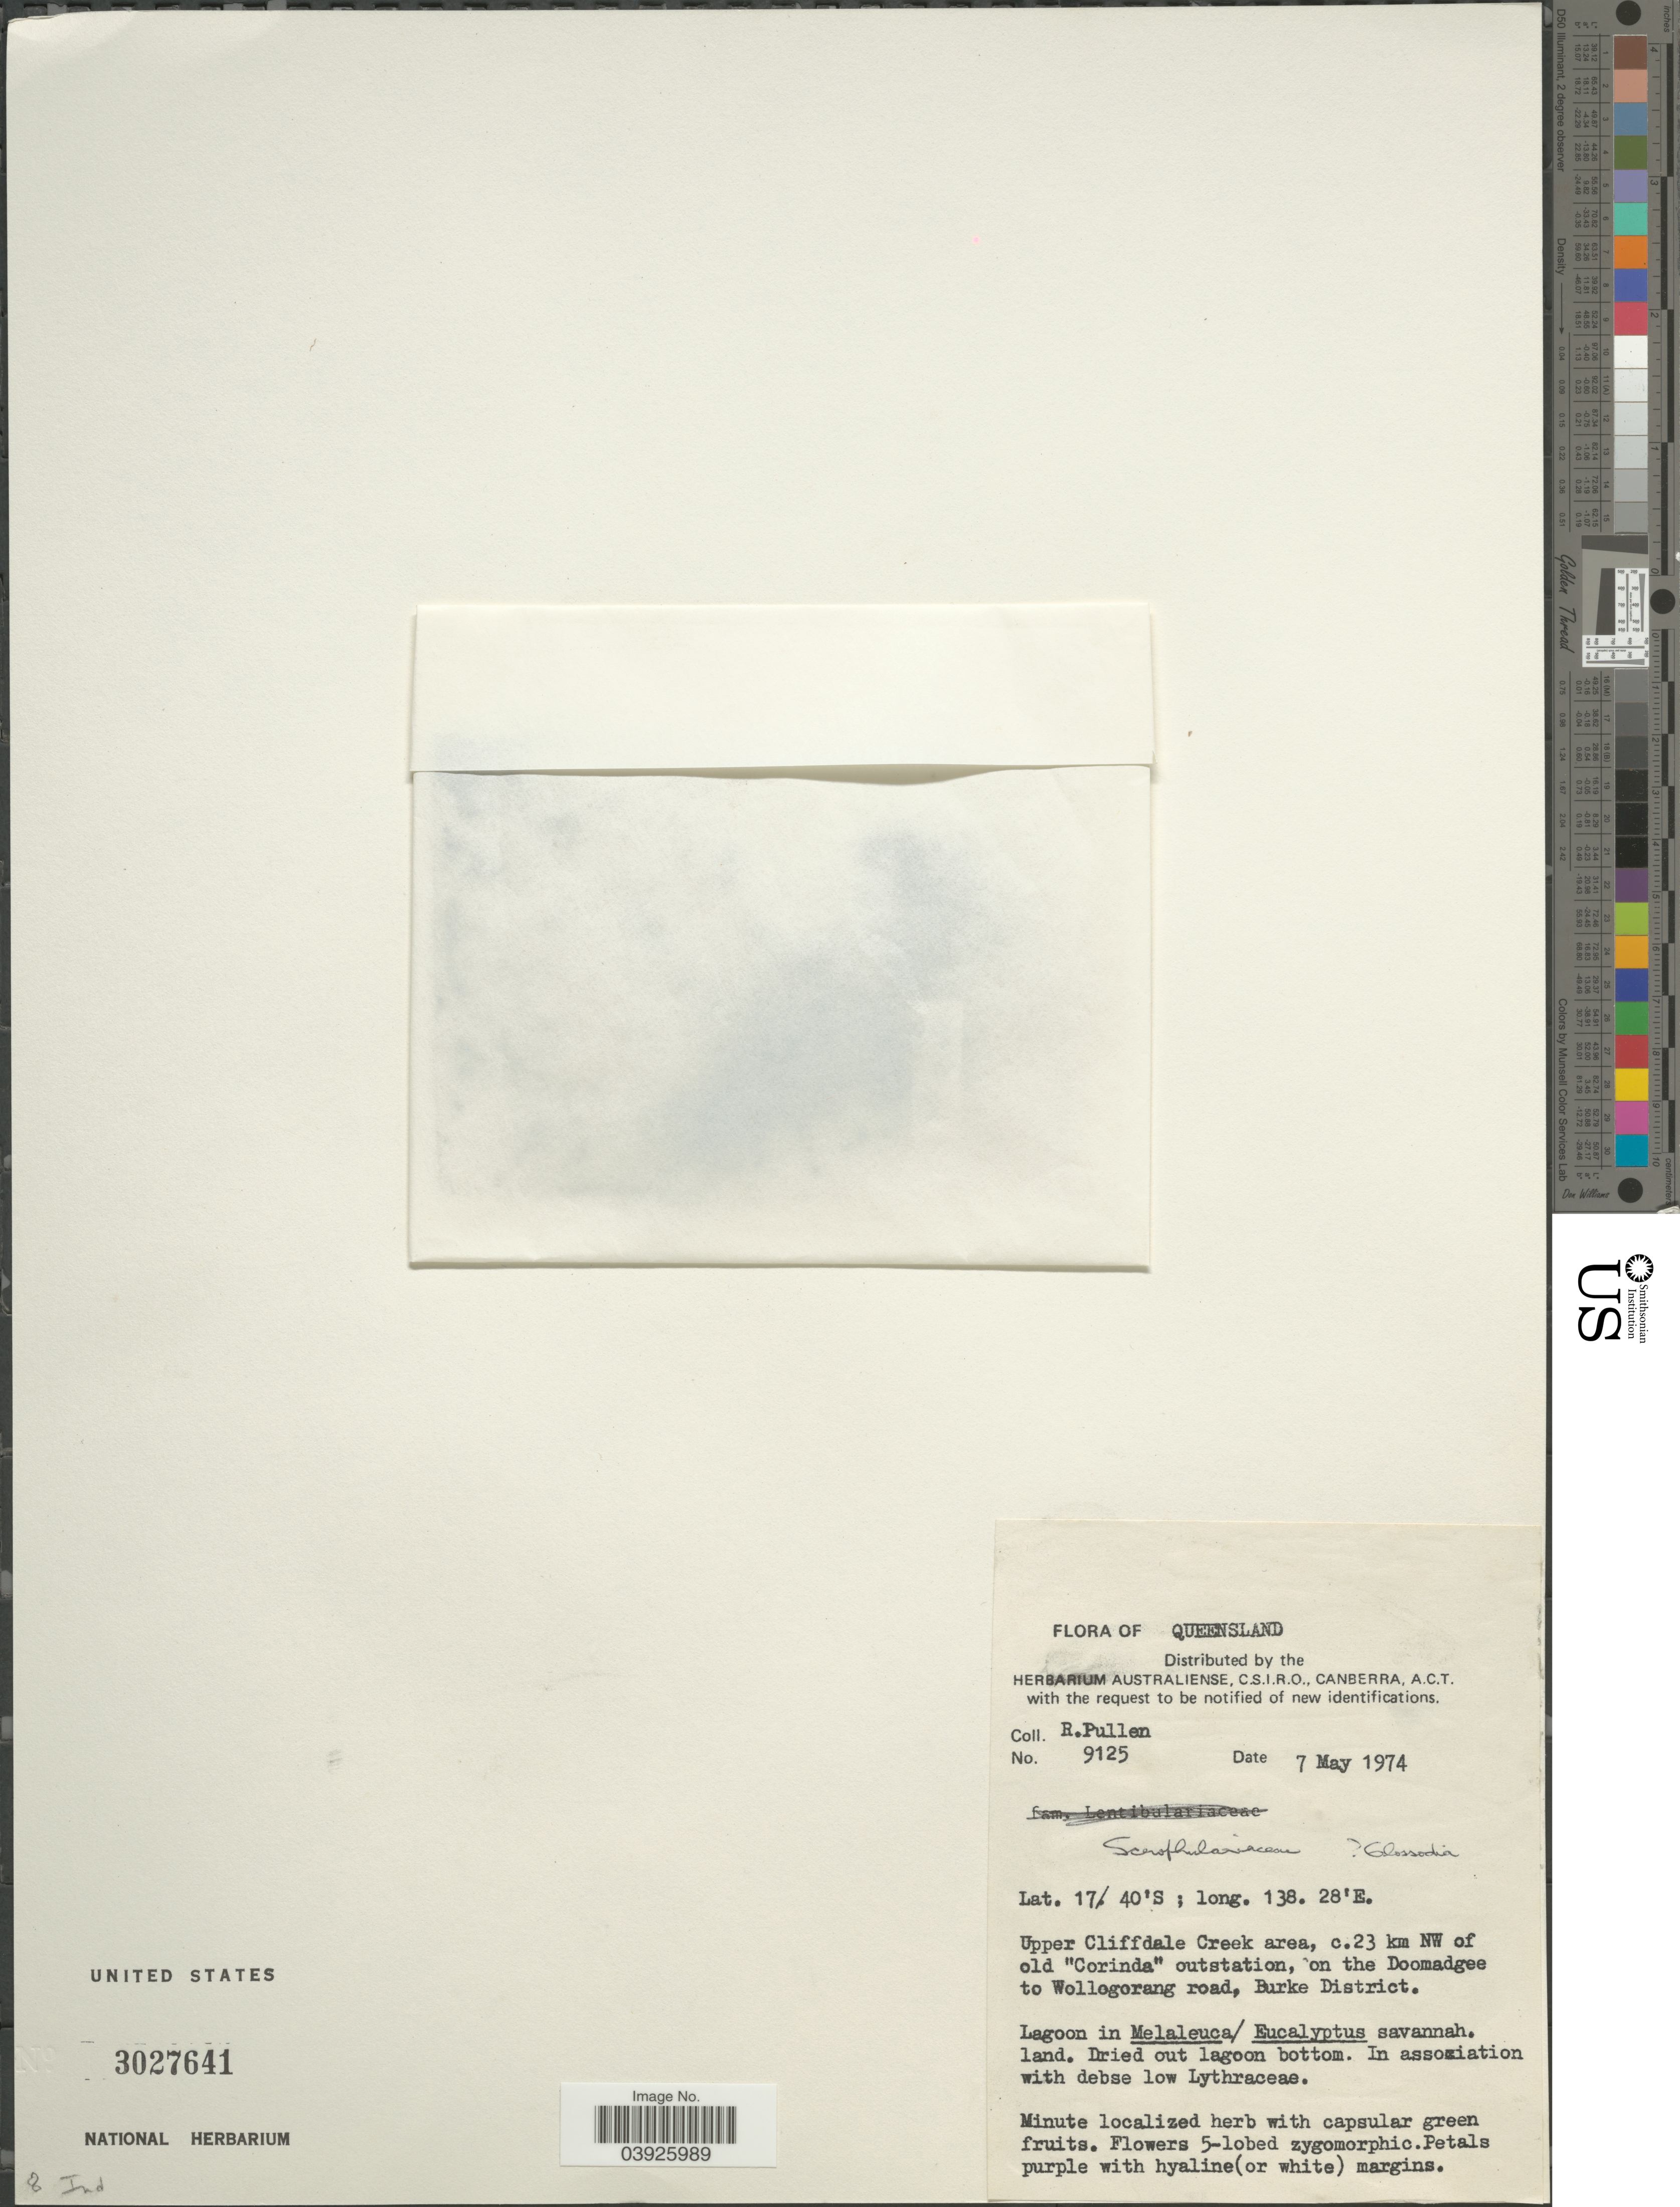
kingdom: Plantae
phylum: Tracheophyta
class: Magnoliopsida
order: Lamiales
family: Scrophulariaceae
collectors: R. Pullen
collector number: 9125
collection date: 1974-05-07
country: Australia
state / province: Queensland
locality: Upper Cliffdale Creek area, c. 23 km NW of old 'Corinda' outstation, on the Doomadgee to Wollogorang road, Burke District.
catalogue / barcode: US 3027641